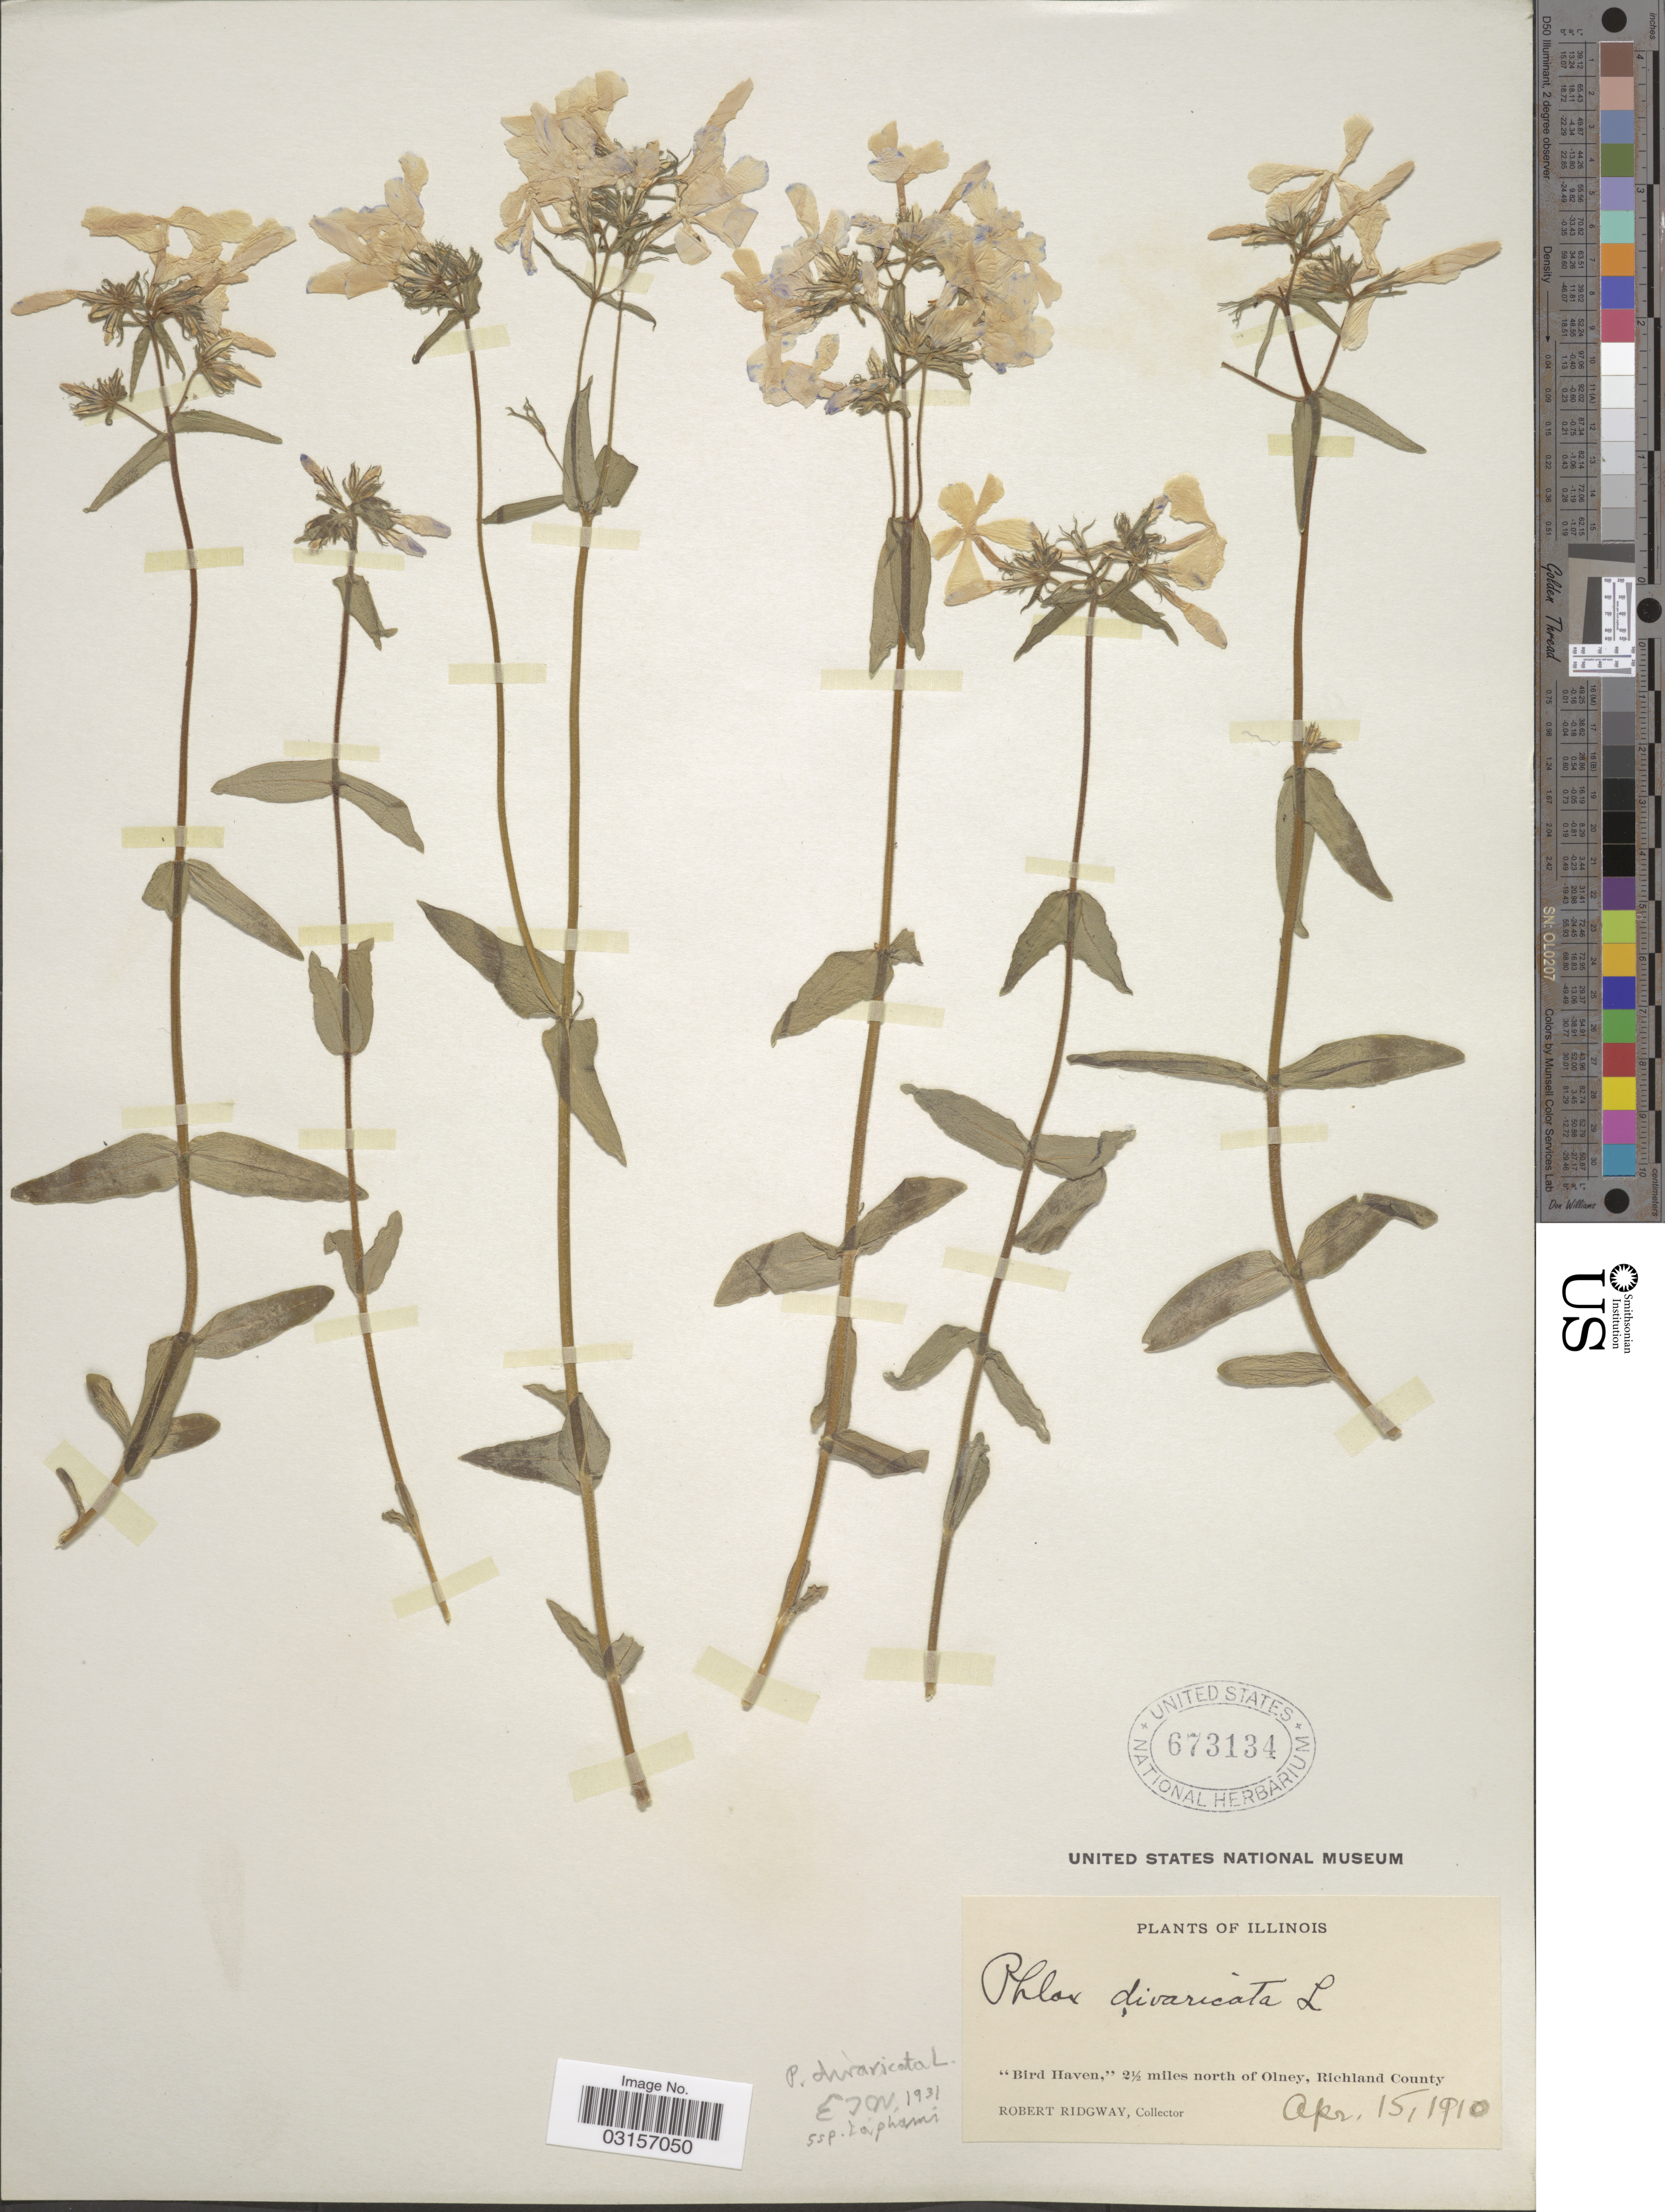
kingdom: Plantae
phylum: Tracheophyta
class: Magnoliopsida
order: Ericales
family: Polemoniaceae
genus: Phlox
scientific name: Phlox divaricata subsp. laphamii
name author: (Alph. Wood) Wherry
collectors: R. Ridgway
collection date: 1910-04-15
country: United States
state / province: Illinois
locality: Bird Haven,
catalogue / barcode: US 673134